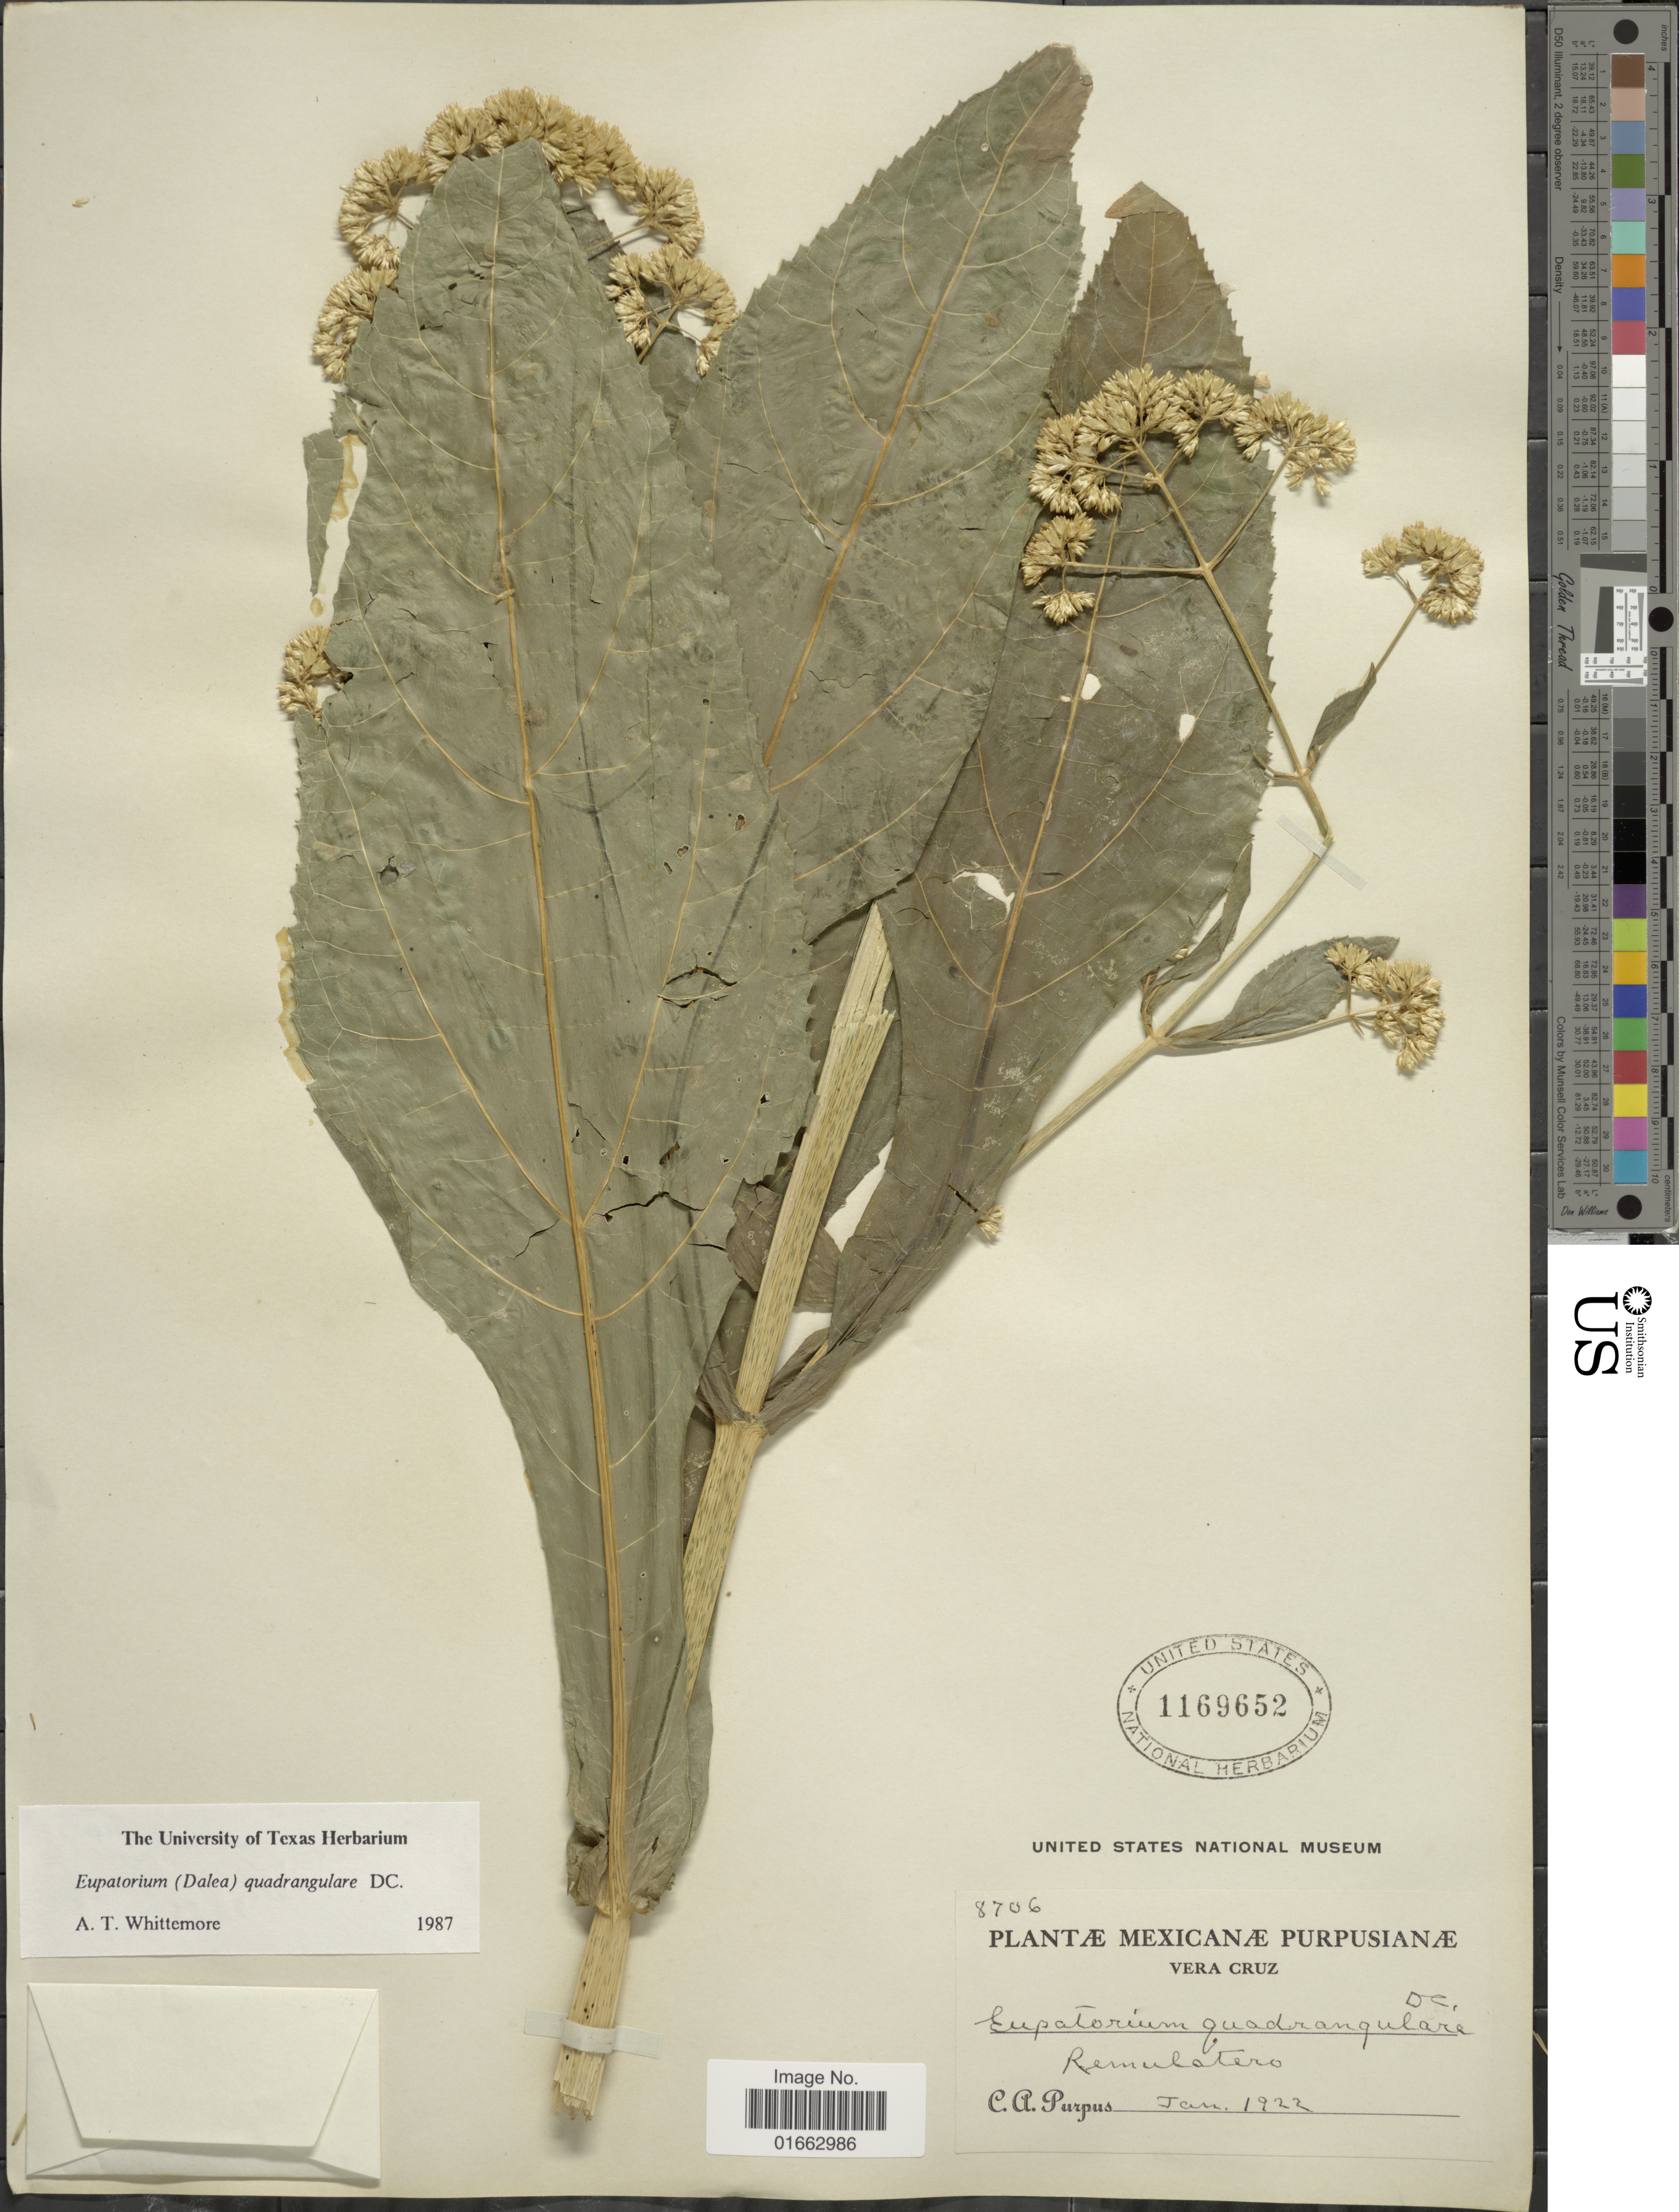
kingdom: Plantae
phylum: Tracheophyta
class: Magnoliopsida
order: Asterales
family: Asteraceae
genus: Critonia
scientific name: Critonia quadrangularis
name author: (DC.) R.M. King & H. Rob.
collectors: C. A. Purpus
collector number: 8706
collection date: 1922-01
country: Mexico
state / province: Veracruz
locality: Vera Cruz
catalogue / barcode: US 1169652